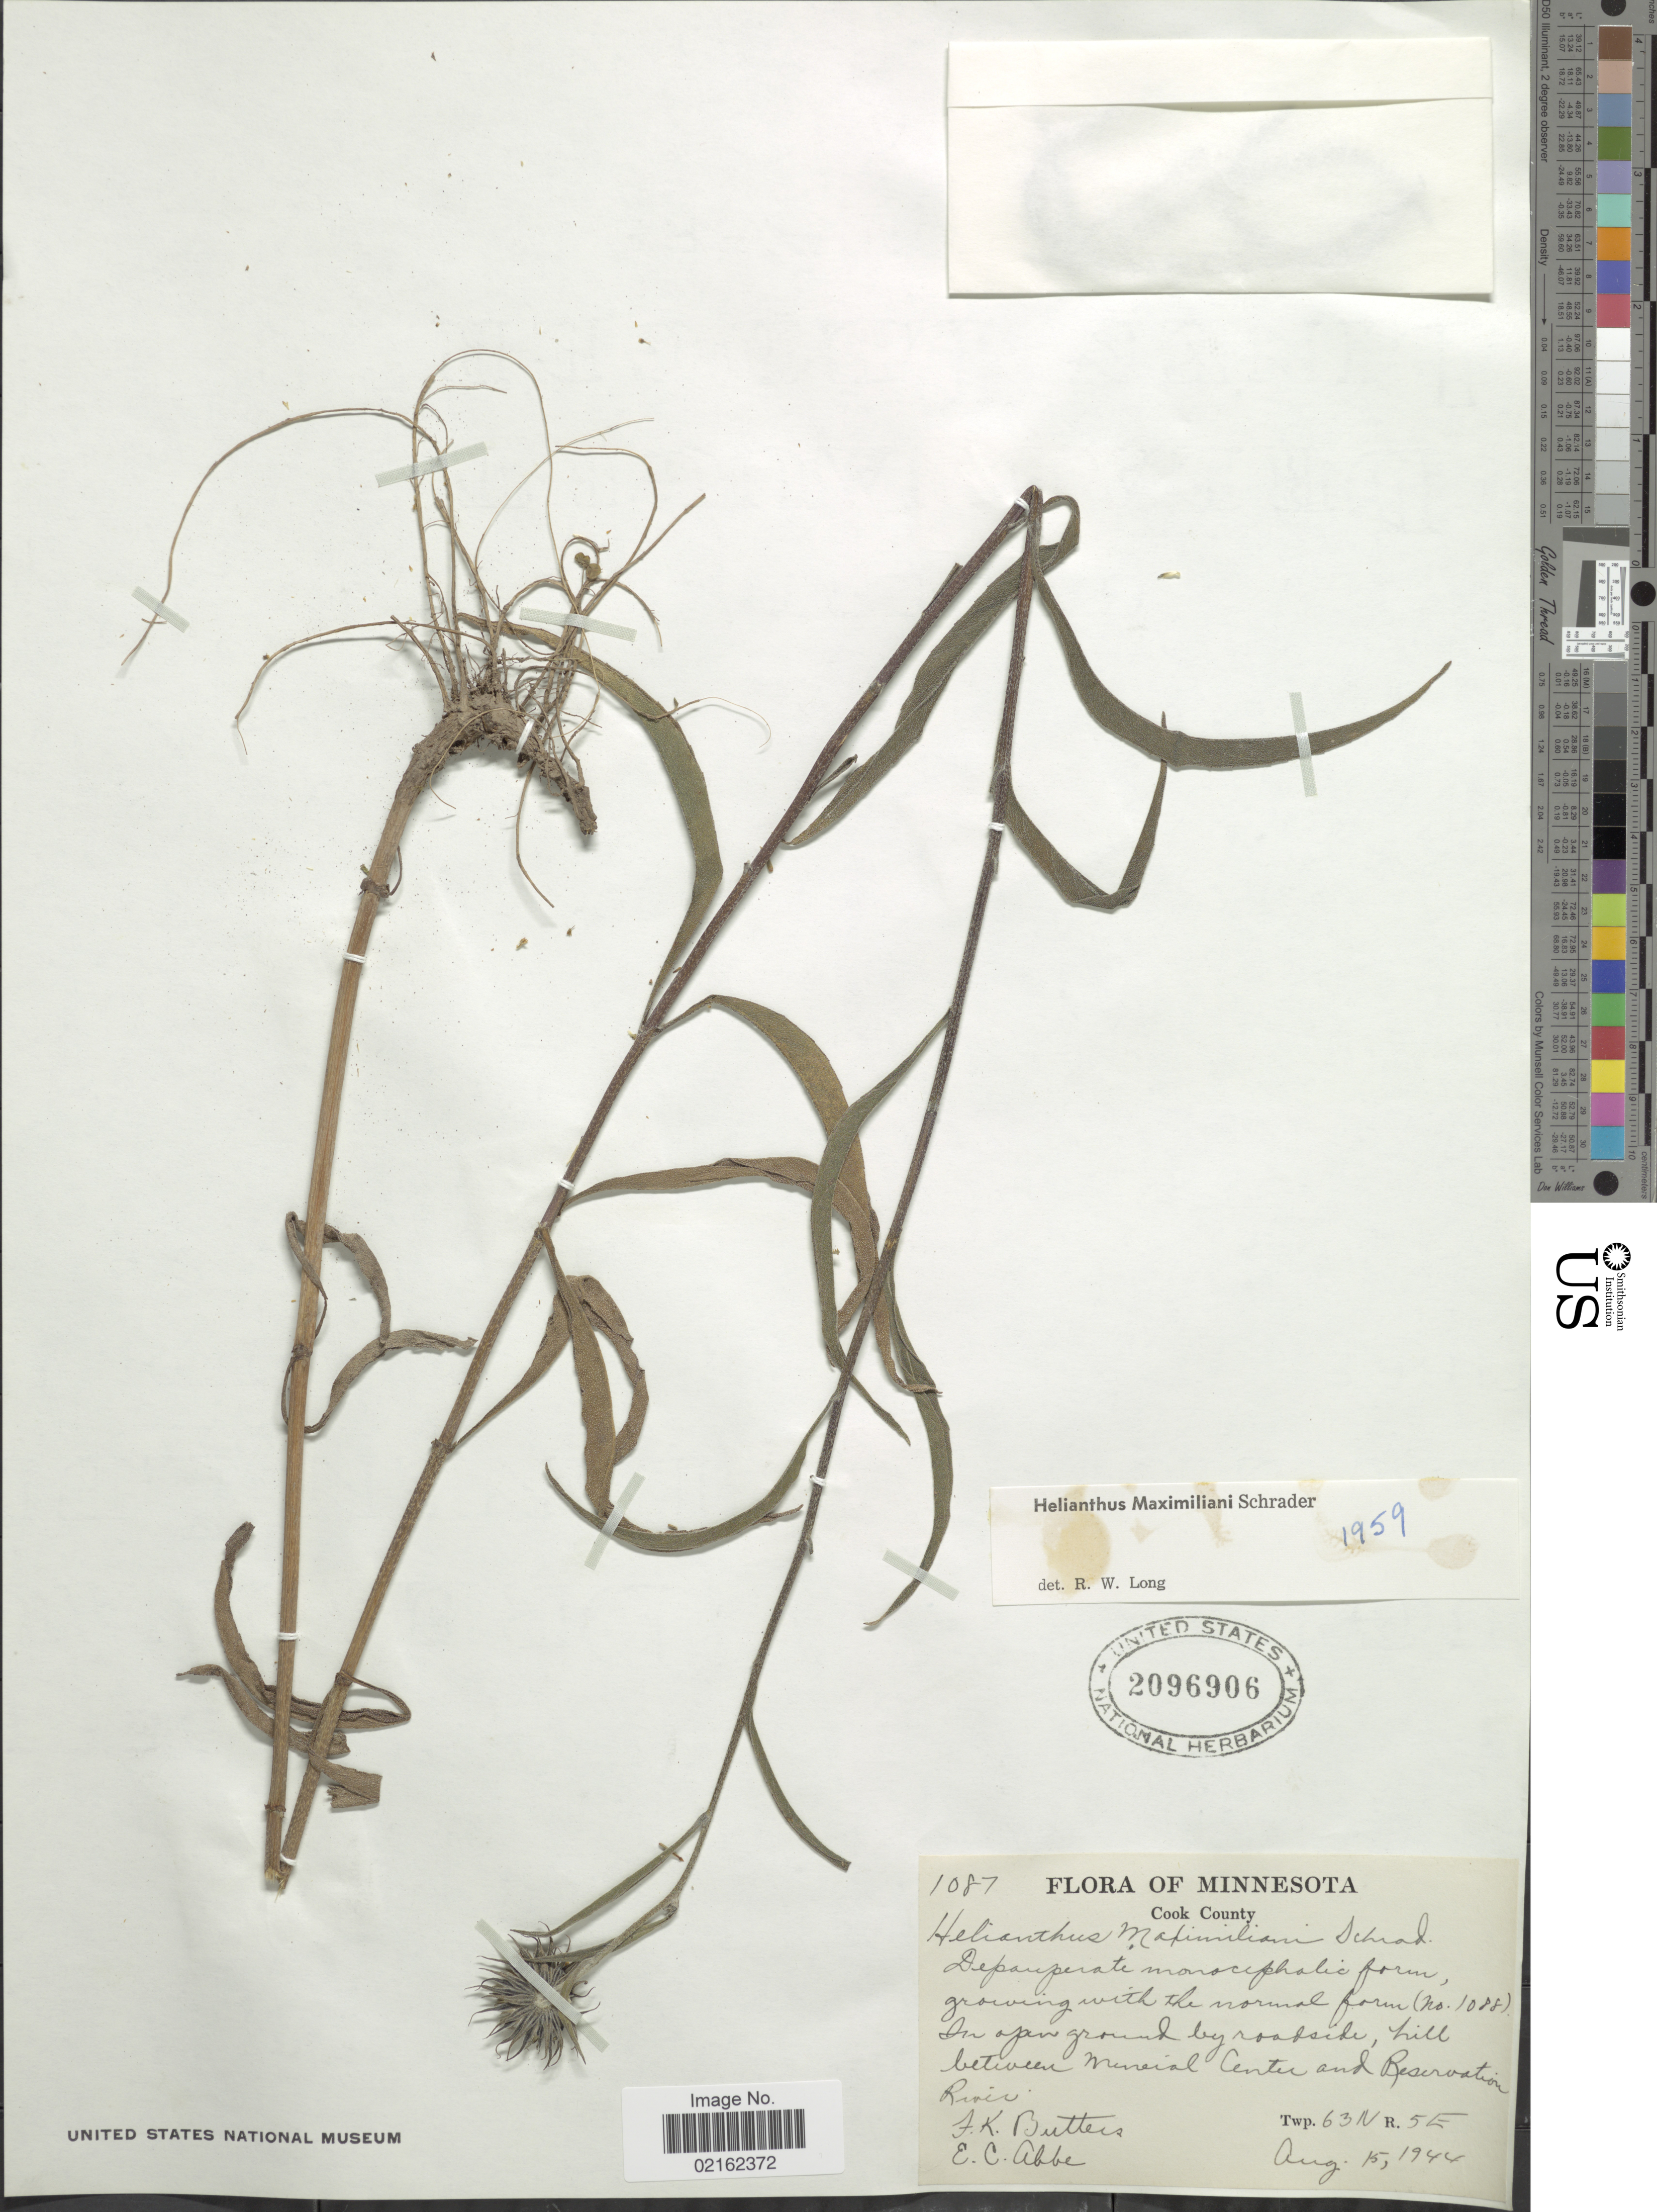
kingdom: Plantae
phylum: Tracheophyta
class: Magnoliopsida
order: Asterales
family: Asteraceae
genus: Helianthus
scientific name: Helianthus maximiliani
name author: Schrad.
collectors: F. K. Butters & E. C. Abbe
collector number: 1087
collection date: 1944-08-15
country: United States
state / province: Minnesota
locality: Cook County, between Mineral Center and Reservation River, Twp 63N, R5E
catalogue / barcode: US 2096906